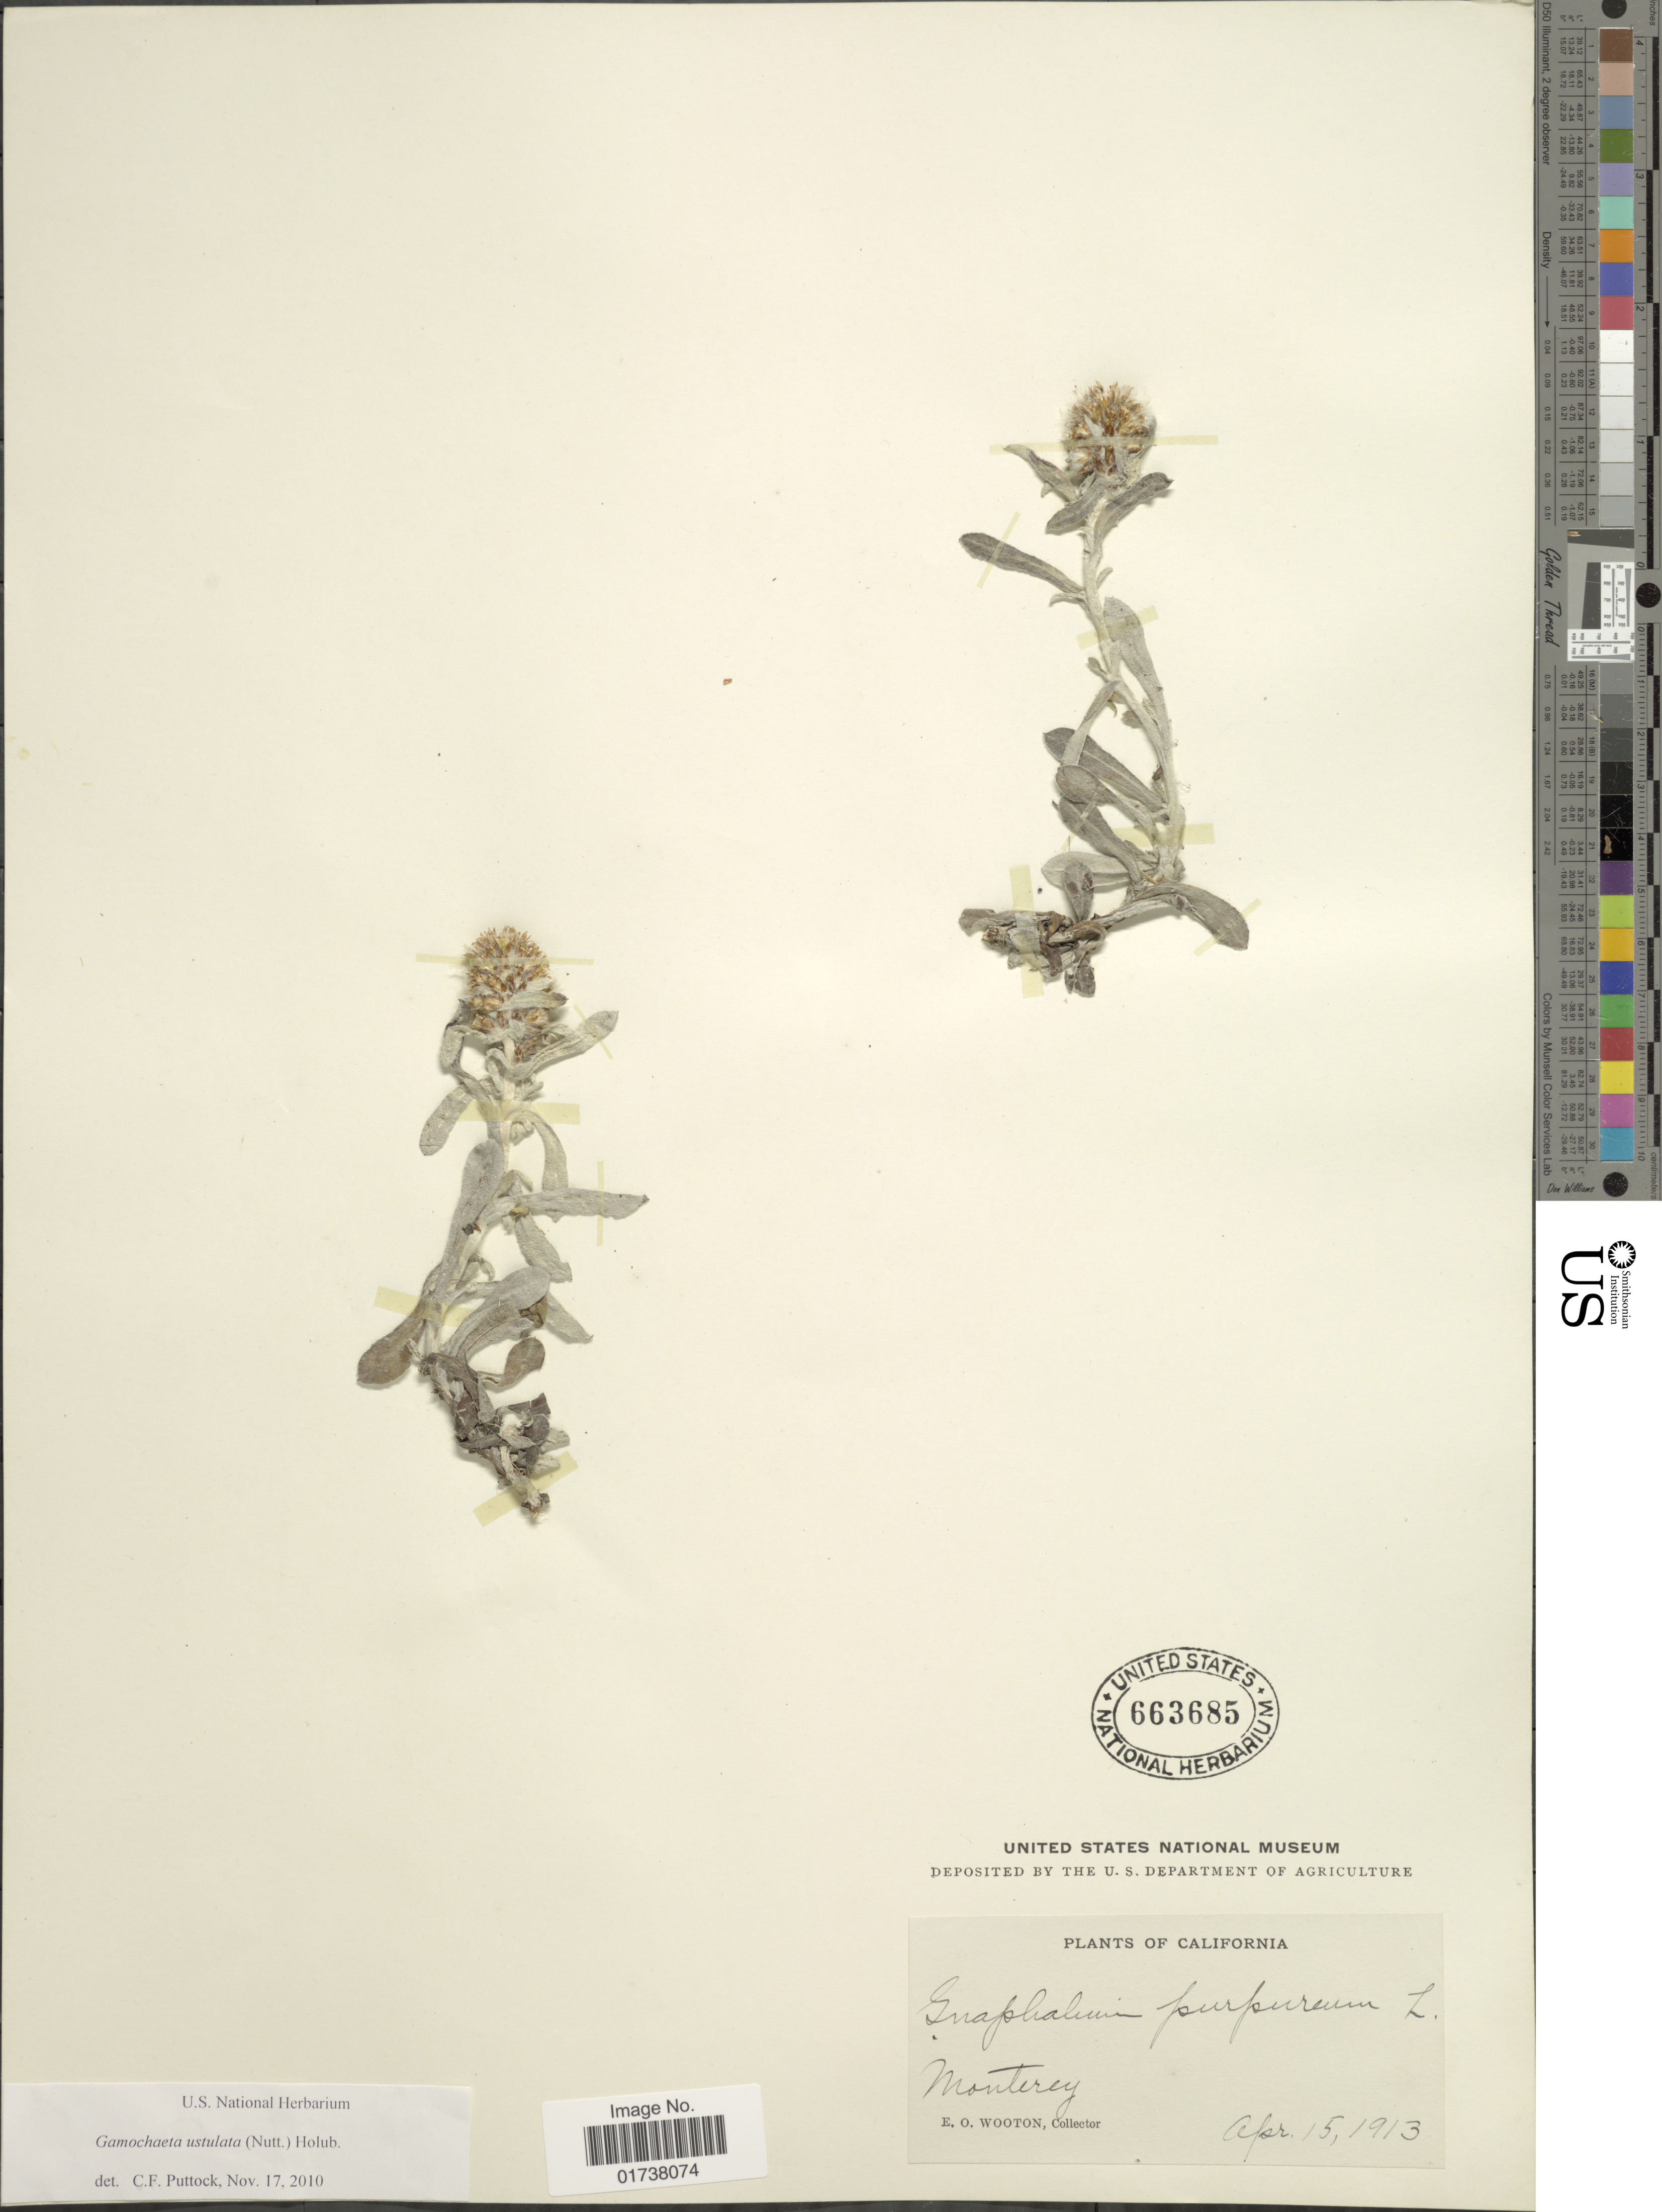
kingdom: Plantae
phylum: Tracheophyta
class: Magnoliopsida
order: Asterales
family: Asteraceae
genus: Gamochaeta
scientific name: Gamochaeta ustulata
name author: (Nutt.) Holub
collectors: E. O. Wooton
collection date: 1913-04-15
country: United States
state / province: California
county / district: Monterey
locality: Monterey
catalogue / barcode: US 663685